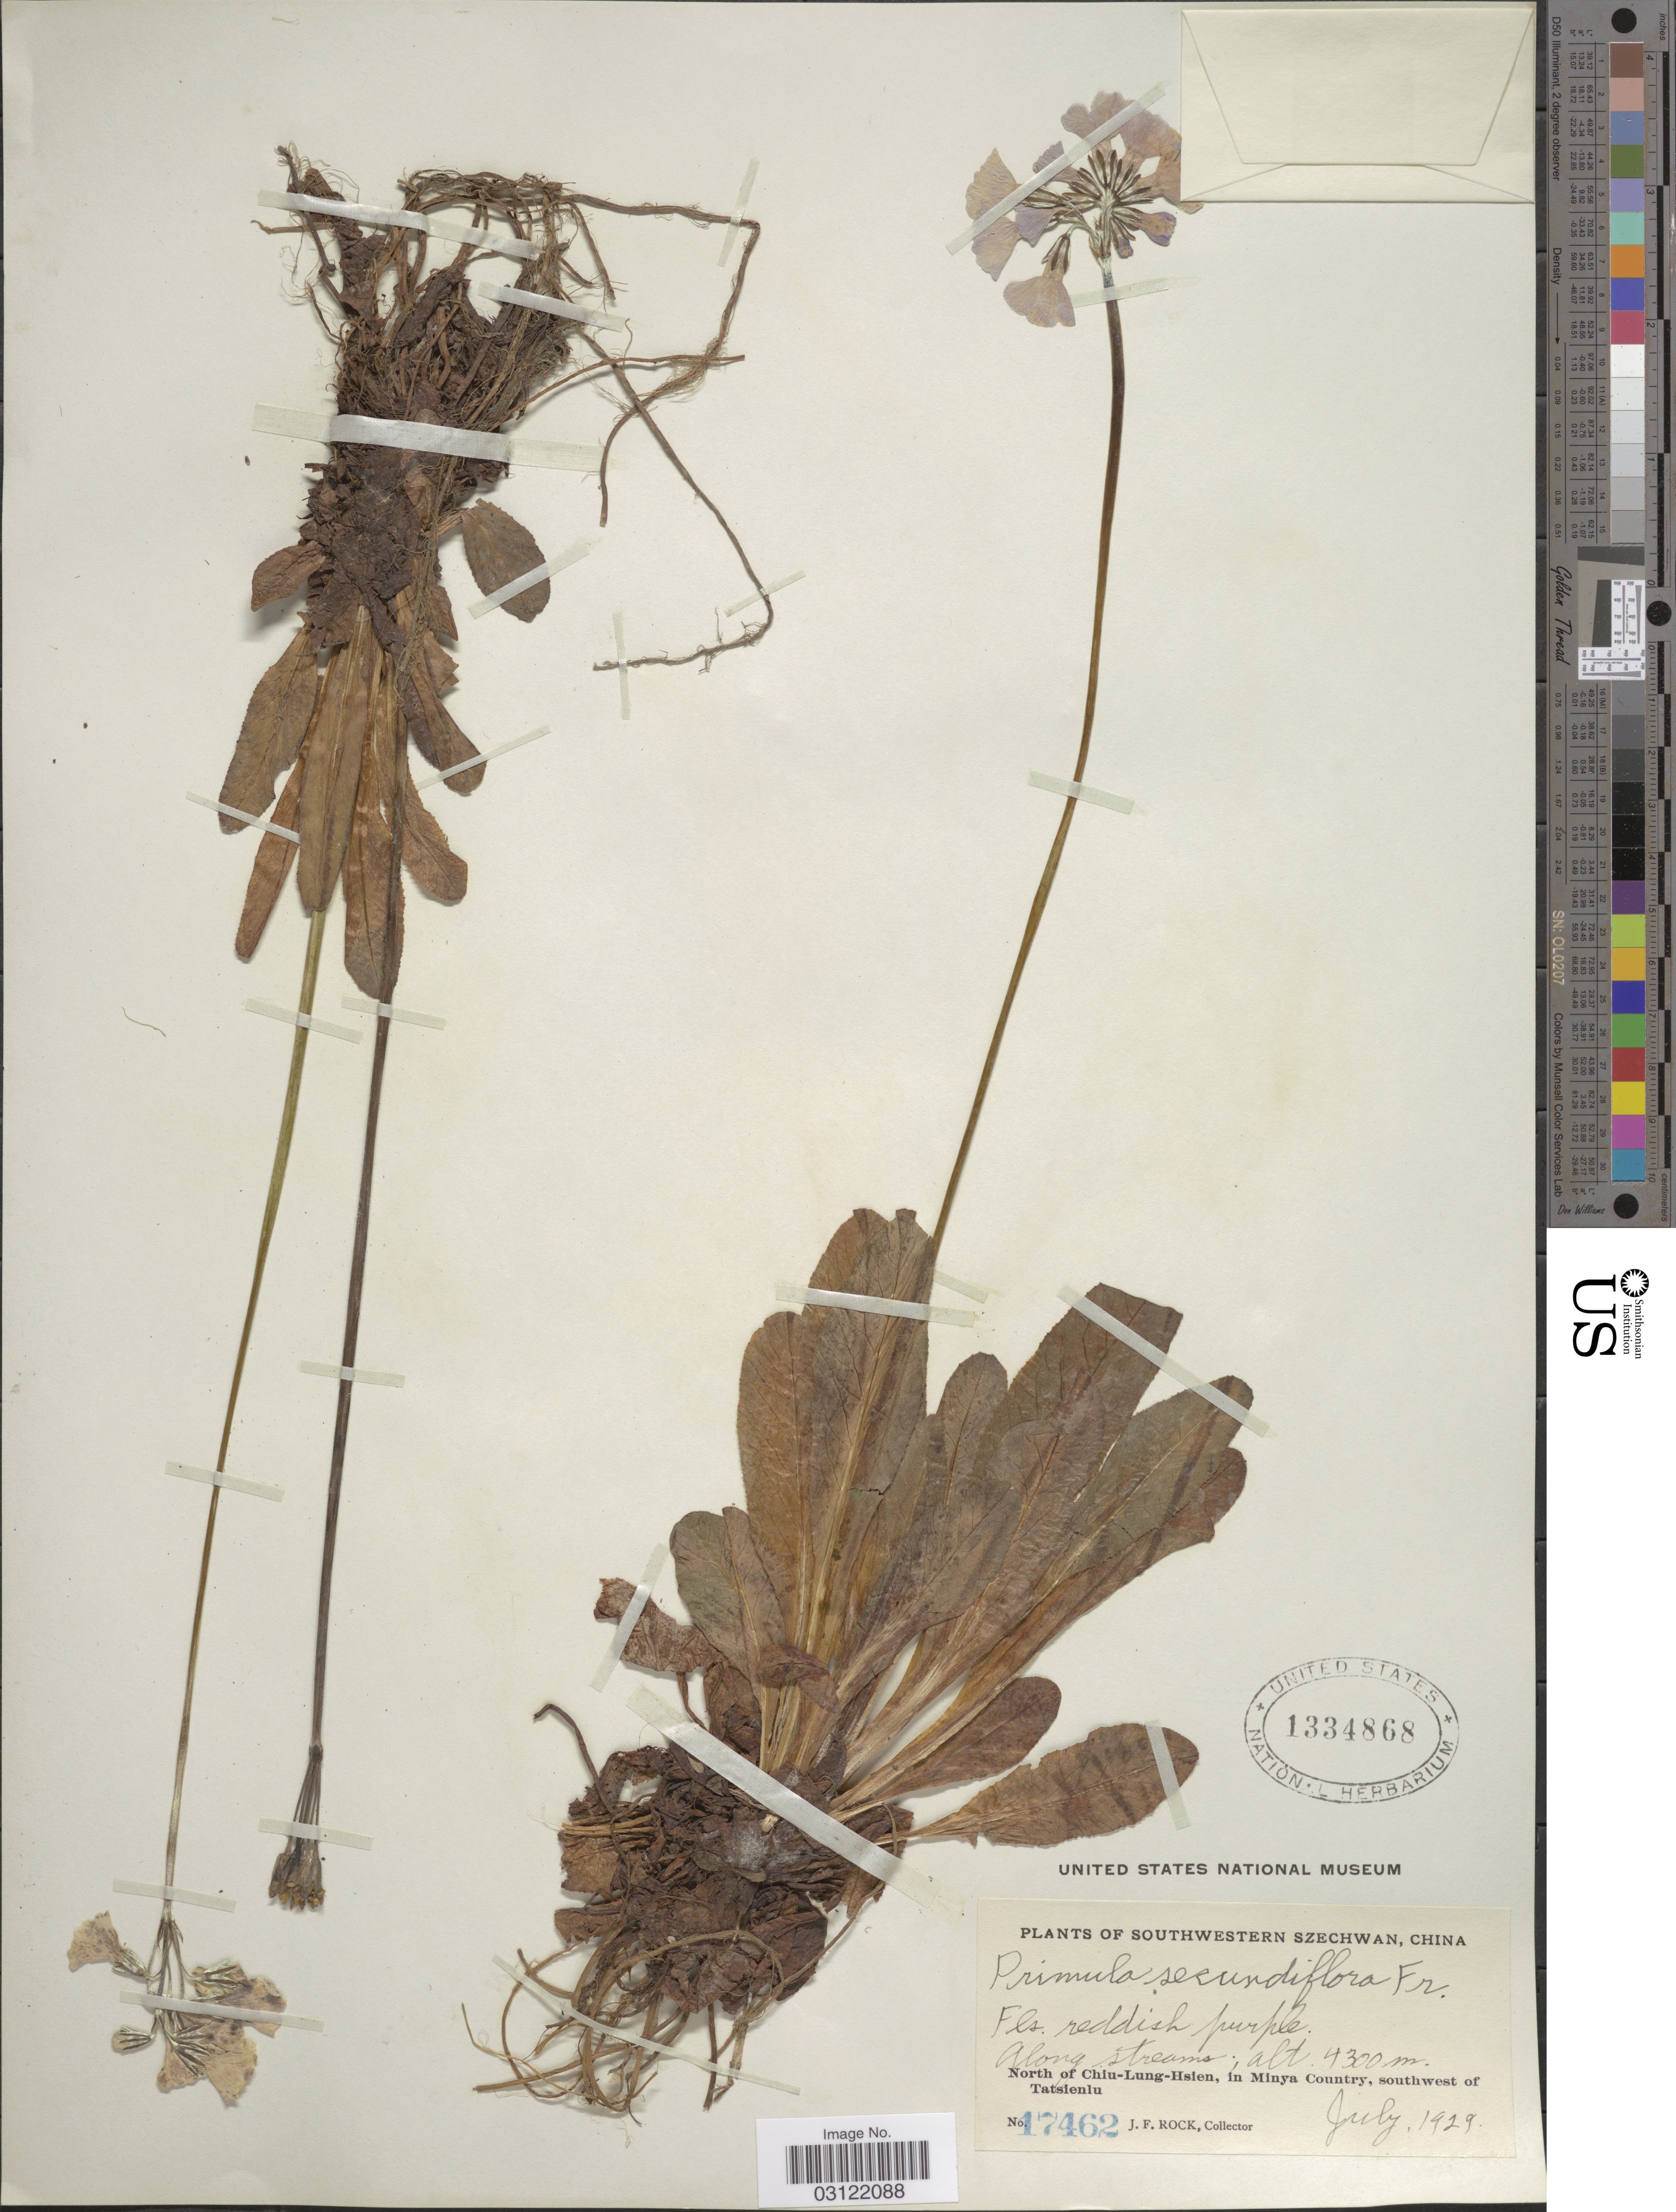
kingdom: Plantae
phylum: Tracheophyta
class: Magnoliopsida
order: Ericales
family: Primulaceae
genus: Primula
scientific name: Primula secundiflora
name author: Franch.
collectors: J. Rock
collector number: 17462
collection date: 1929-07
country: China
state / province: Sichuan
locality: Southwestern Szechwan, North of Chiu-Lung-Hsien, in Minya Country, southwest of Tatsienlu.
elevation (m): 4300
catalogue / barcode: US 1334868